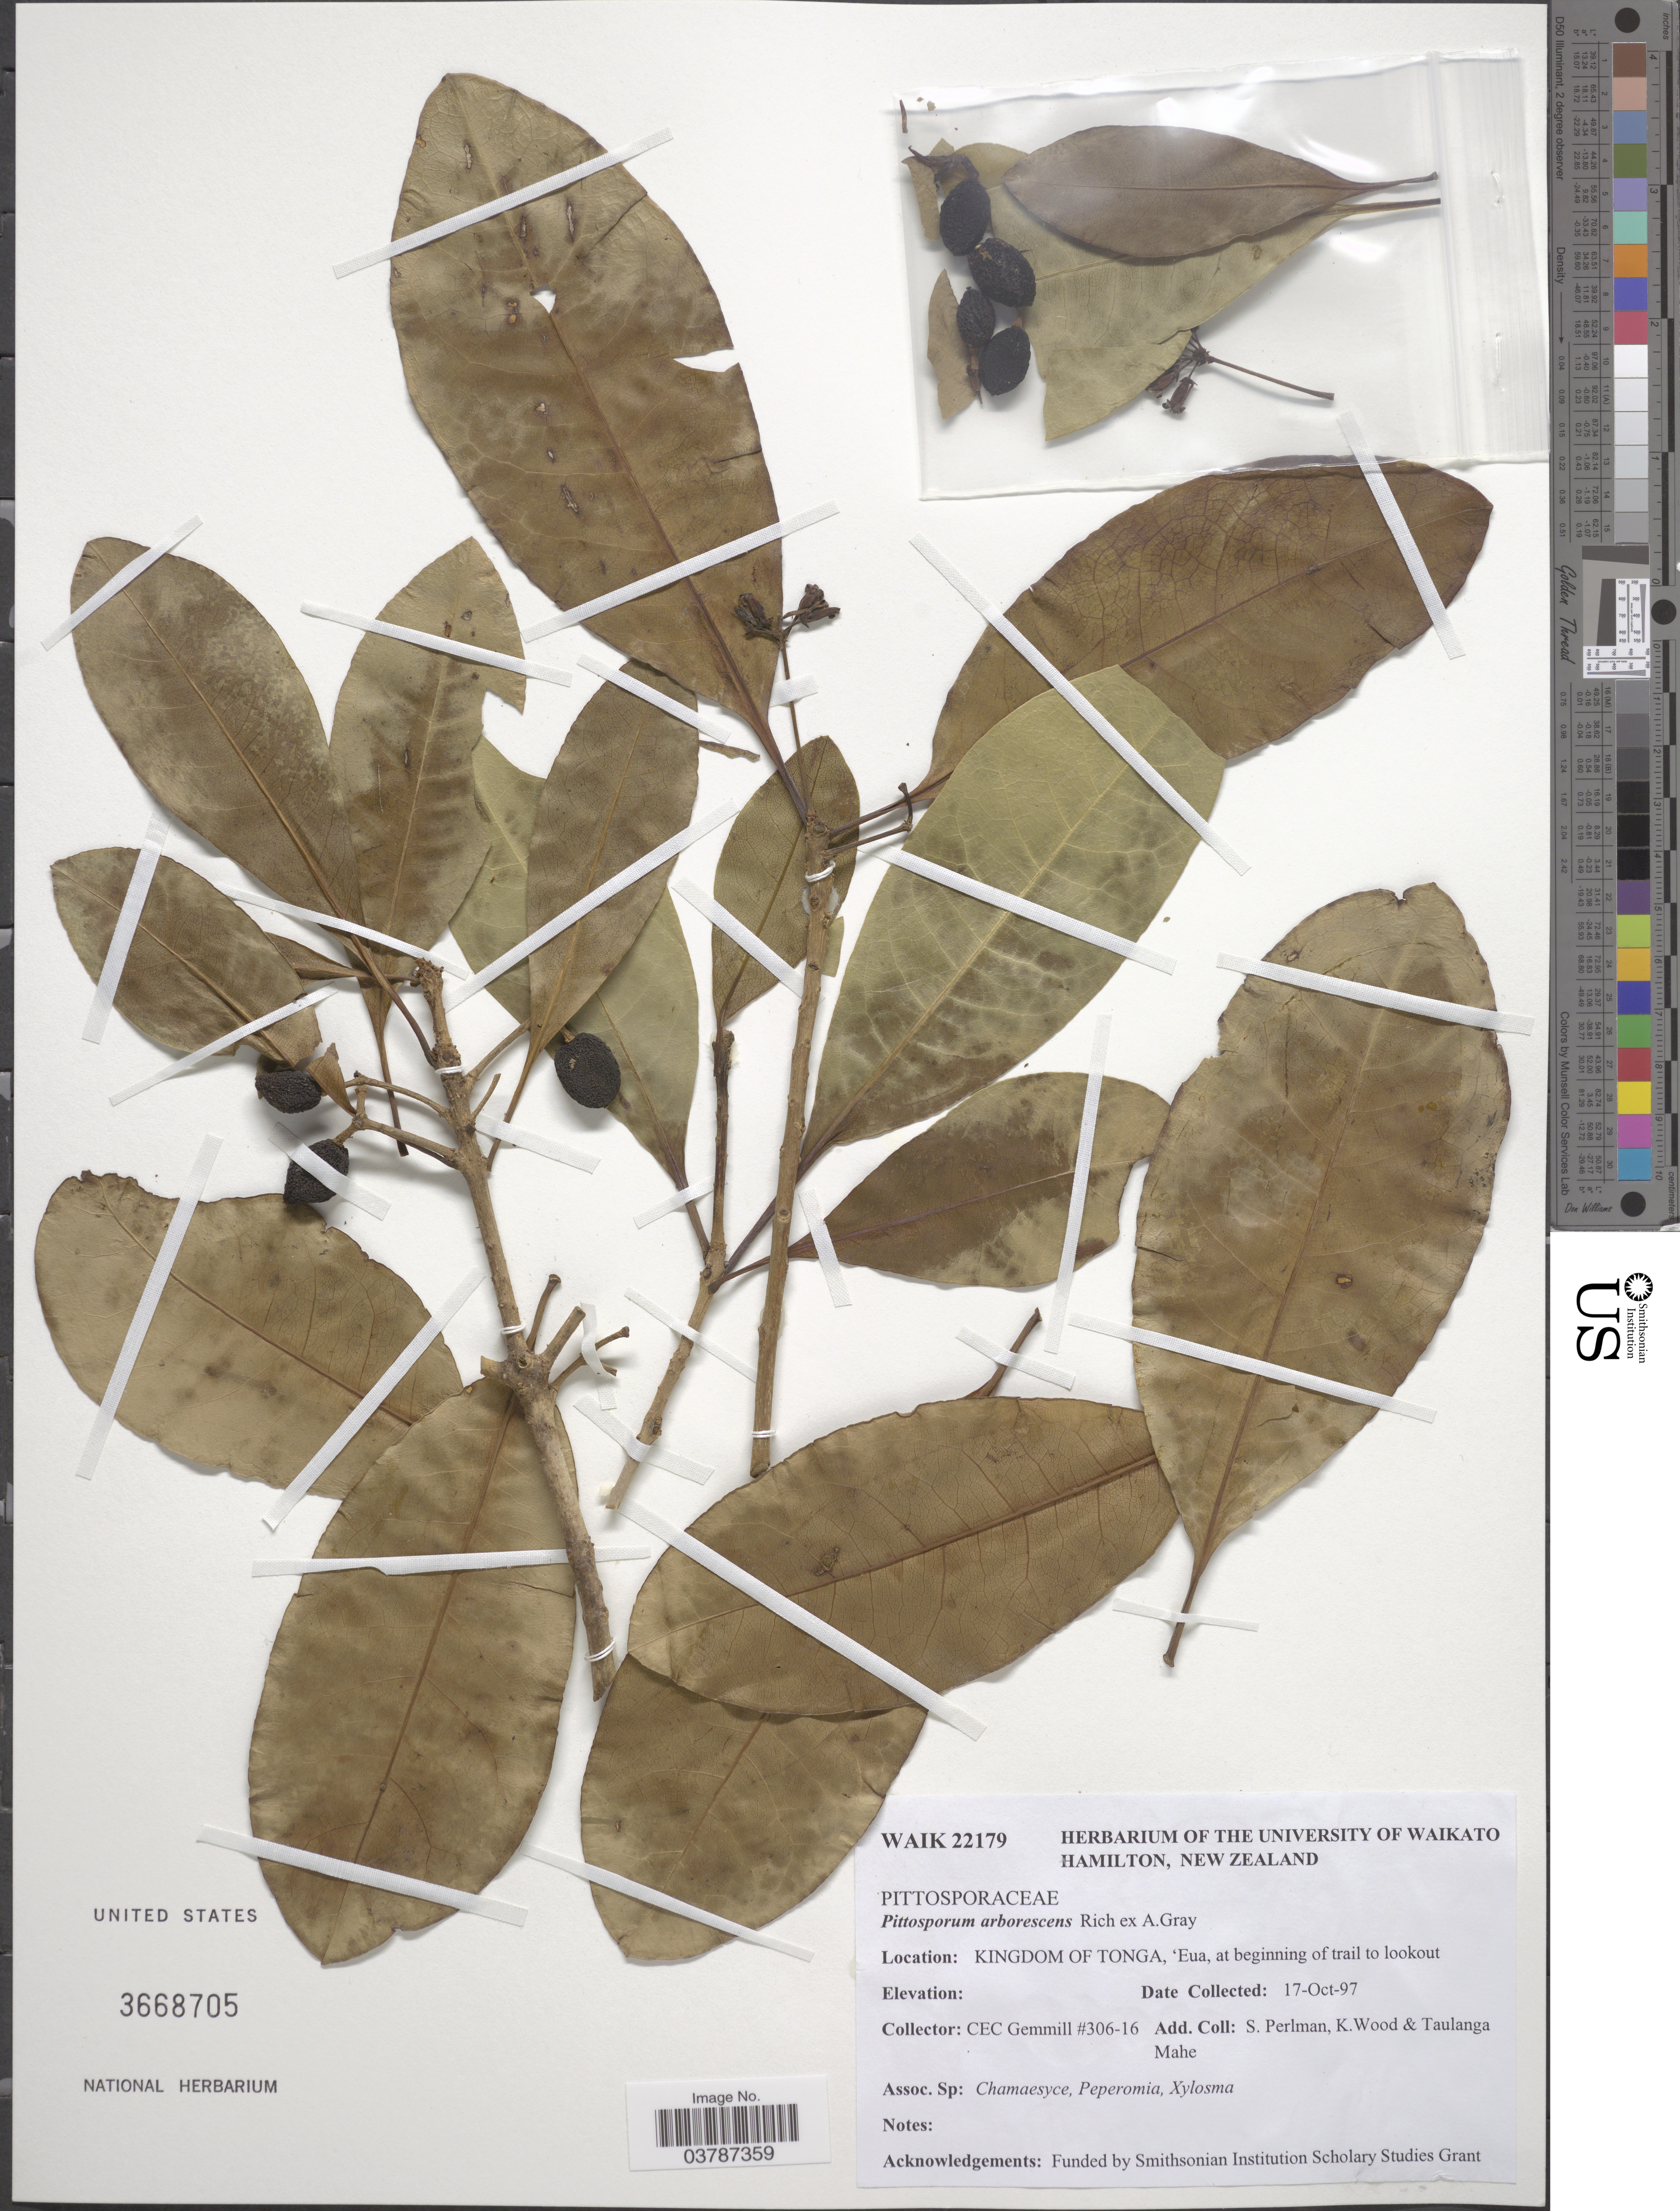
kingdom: Plantae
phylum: Tracheophyta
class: Magnoliopsida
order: Apiales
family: Pittosporaceae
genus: Pittosporum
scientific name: Pittosporum arborescens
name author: Rich. ex A. Gray in Wilkes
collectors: C. Gemmill, S. Perlman, K. Wood & T. Mahe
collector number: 306-16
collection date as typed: Transcribed d/m/y: 17/10/97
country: Tonga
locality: Kingdom of Tonga, 'Eua, at beginning of trail to lookout.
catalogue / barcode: US 3668705